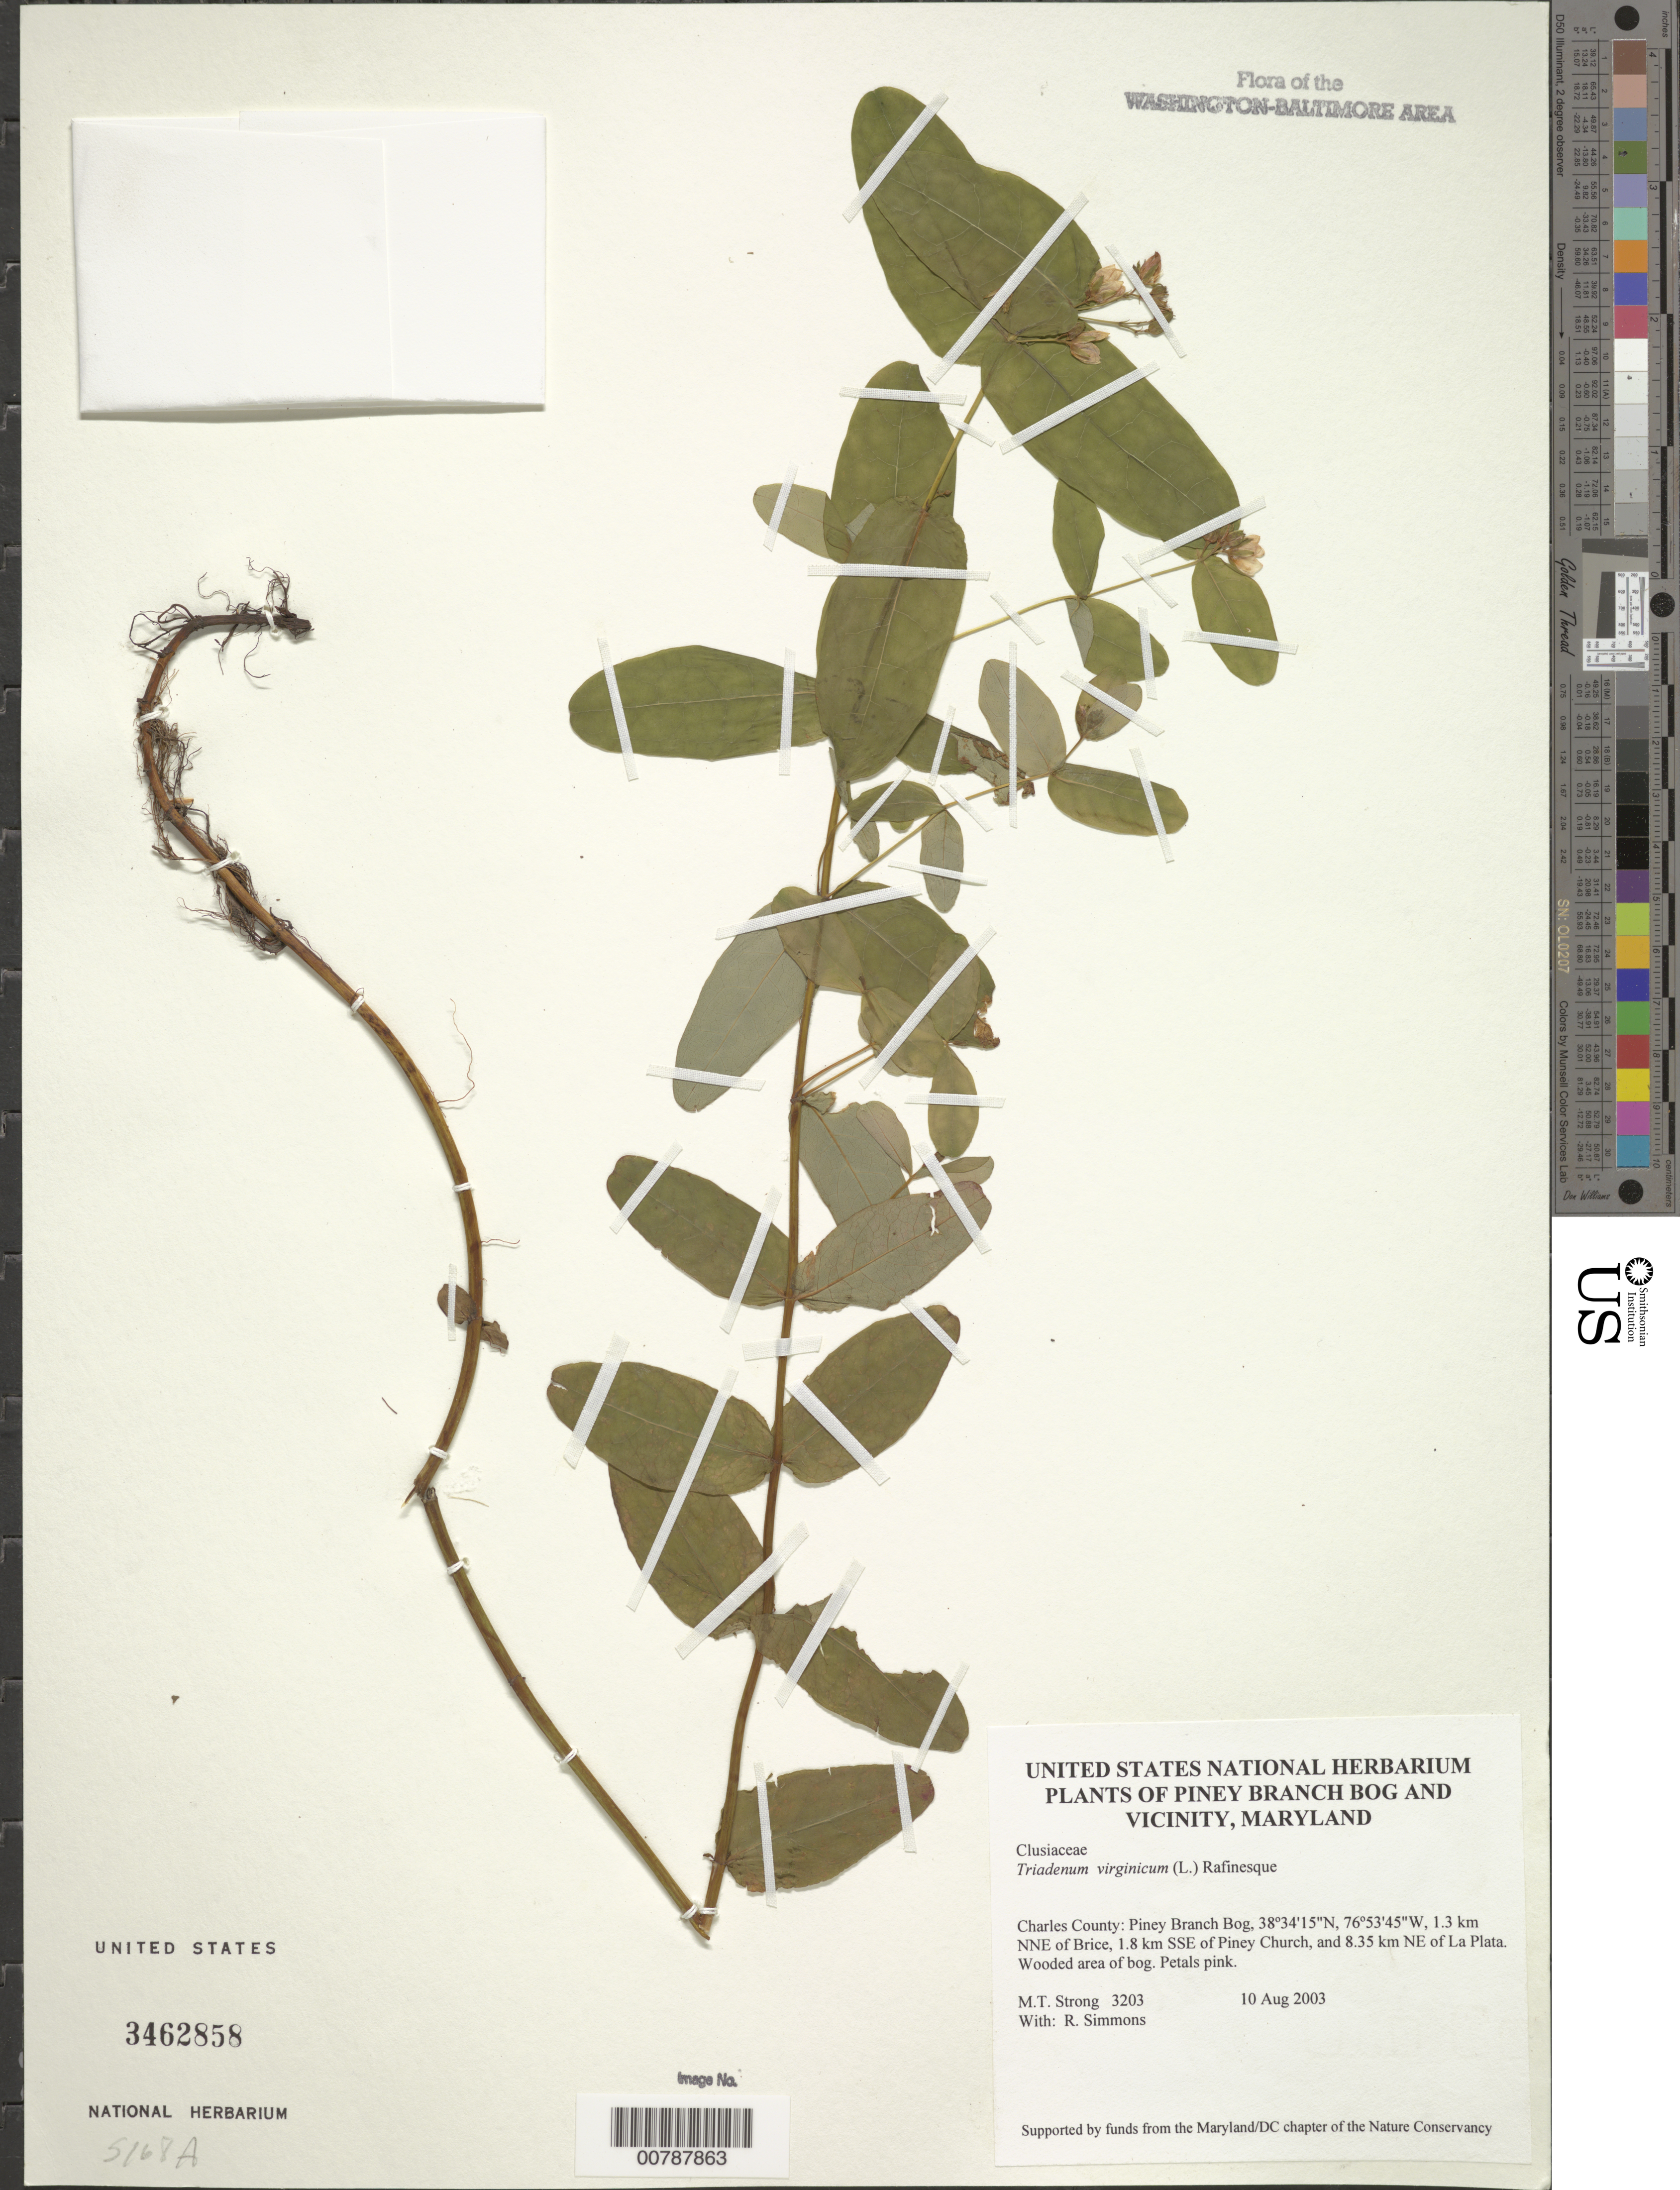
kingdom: Plantae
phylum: Tracheophyta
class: Magnoliopsida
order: Malpighiales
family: Hypericaceae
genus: Hypericum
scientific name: Hypericum virginicum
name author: L.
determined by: Strong, Mark T., (BOT), Smithsonian Institution - National Museum of Natural History (UNITED STATES)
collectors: M. T. Strong & R. H. Simmons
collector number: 3203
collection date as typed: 10 Aug 2003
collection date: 2003-08-10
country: United States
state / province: Maryland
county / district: Charles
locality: Piney Branch Bog, 1.3 km NNE of Brice, 1.8 km SSE of Piney Church, and 8.35 km NE of La Plata.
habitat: Wooded area of bog.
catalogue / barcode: US 3462858